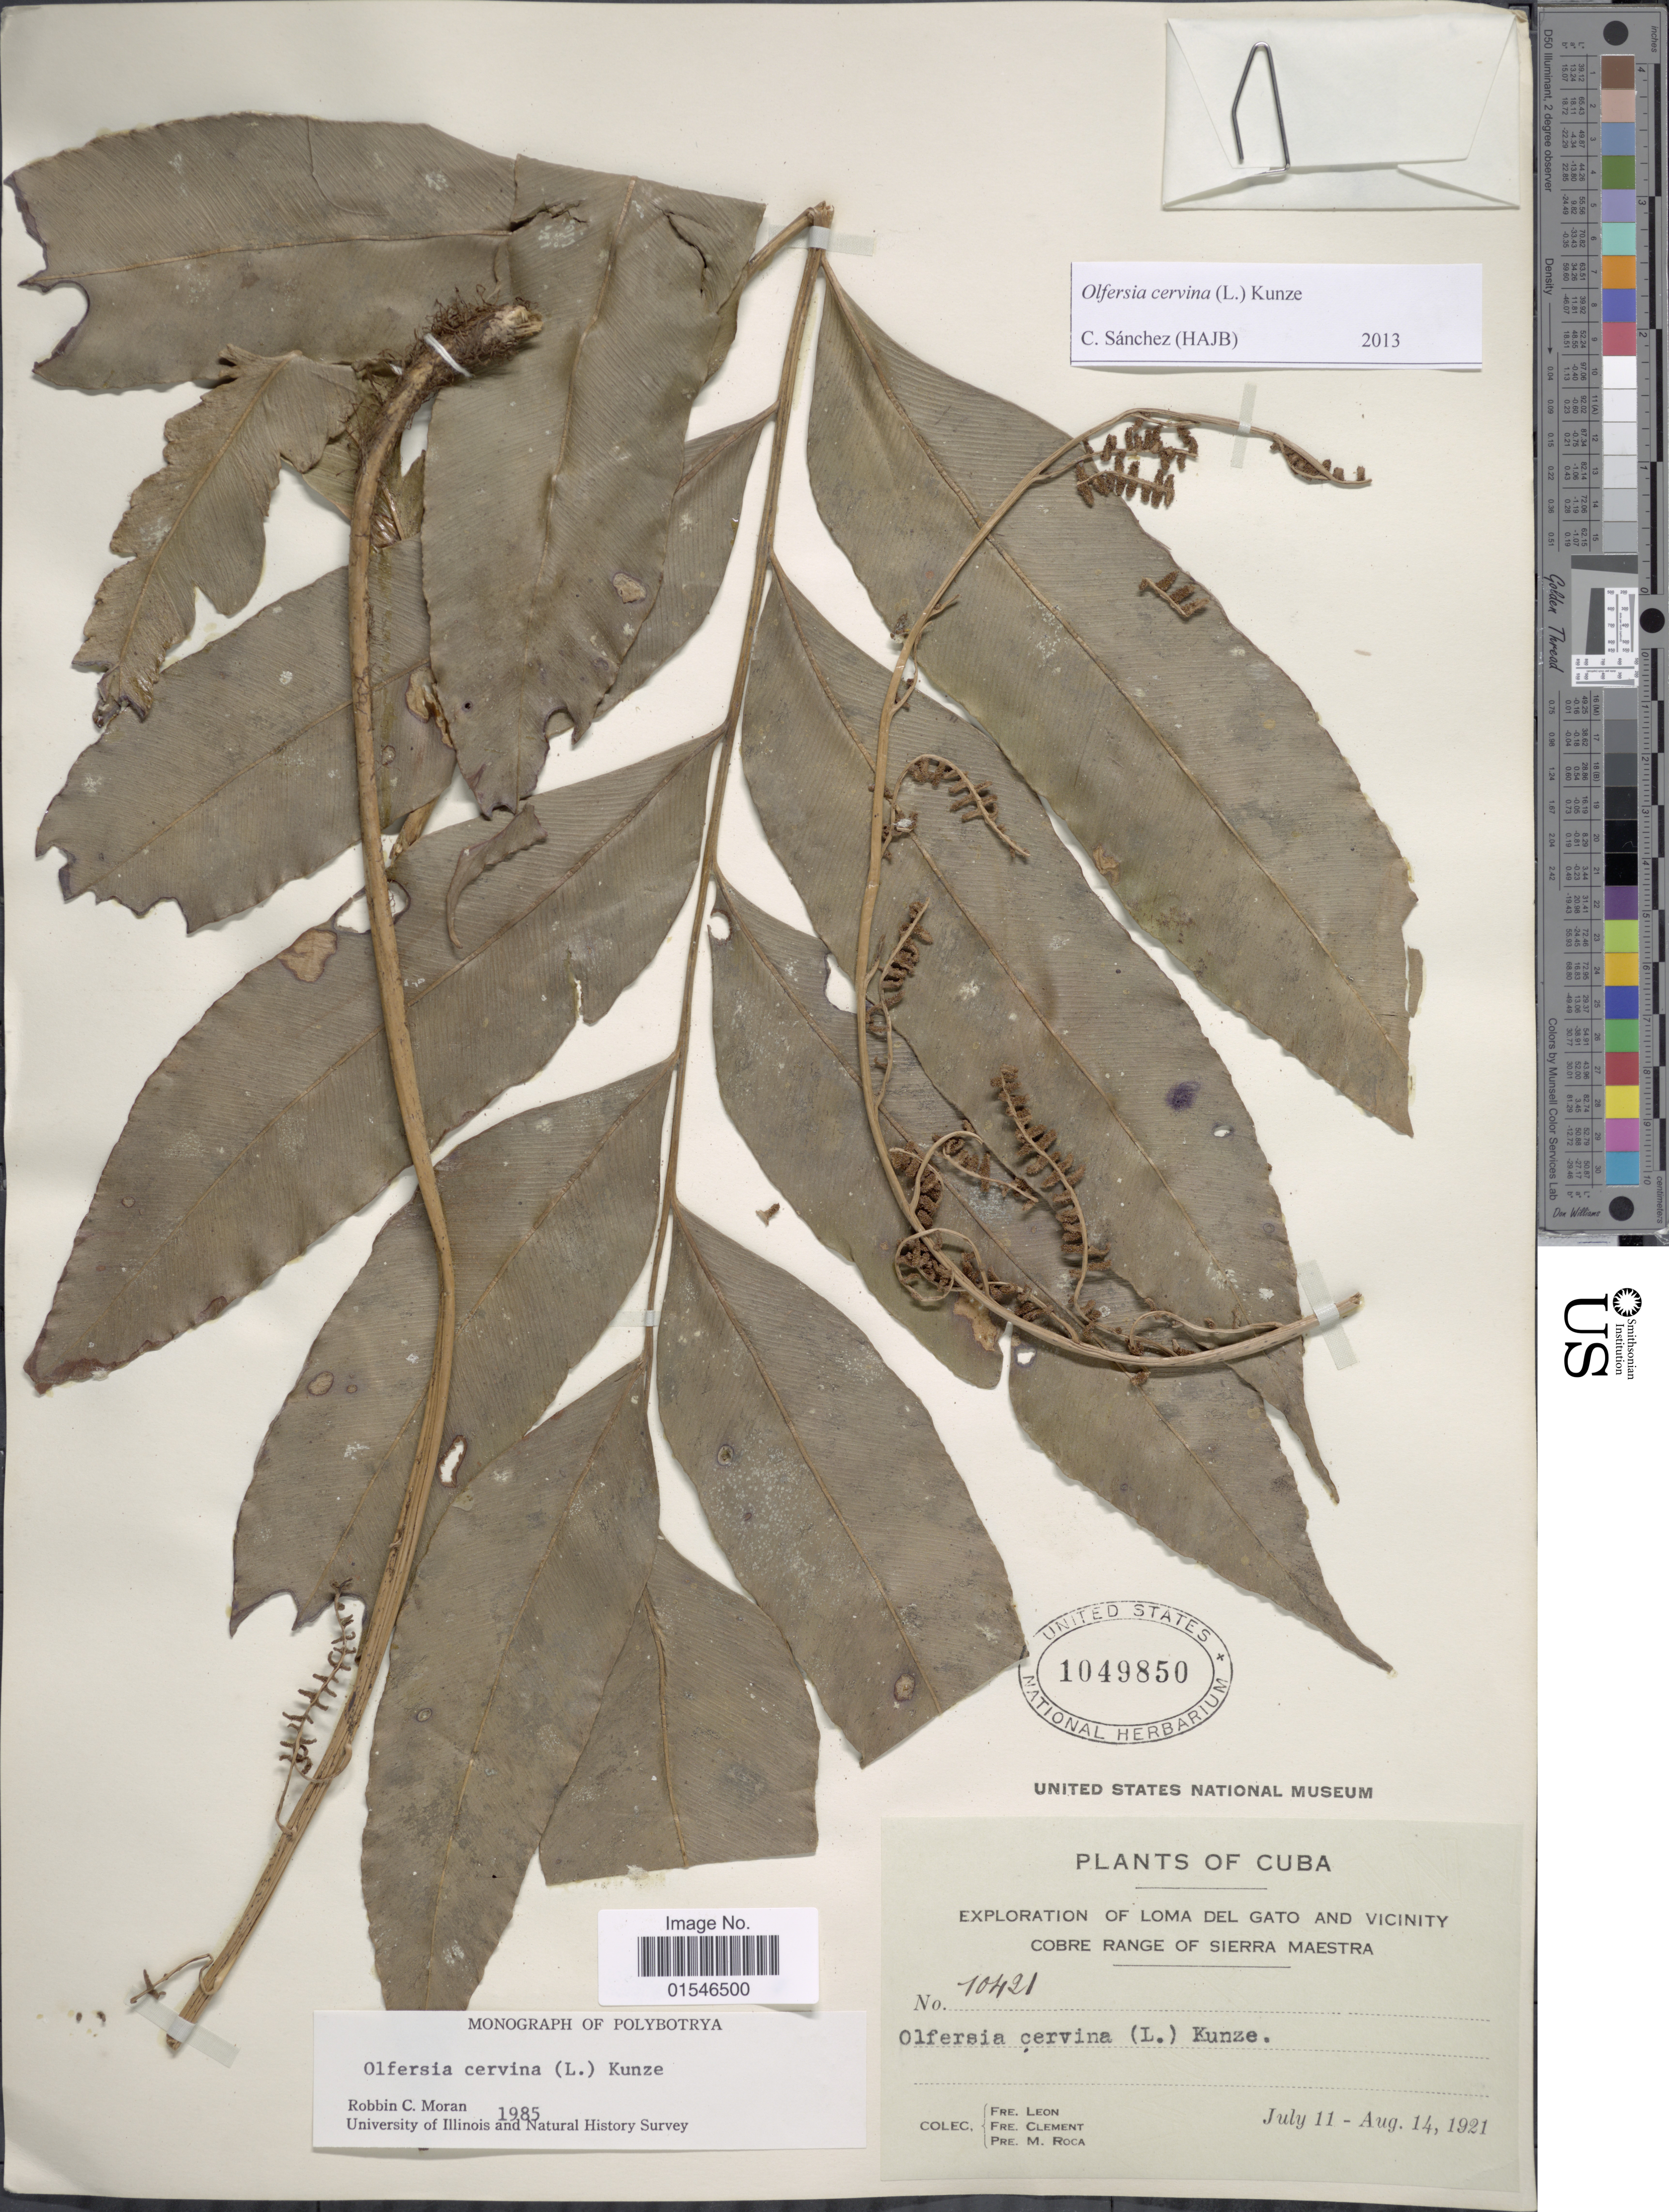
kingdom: Plantae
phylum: Tracheophyta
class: Polypodiopsida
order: Polypodiales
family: Dryopteridaceae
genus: Olfersia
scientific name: Olfersia cervina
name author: (L.) Kunze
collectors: Bro. León, B. Clement & M. Roca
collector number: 10421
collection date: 1921-07-10/1921-08-14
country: Cuba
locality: Loma del Gato and vicinity. Cobre Range of Sierra Maestra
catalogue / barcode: US 1049850